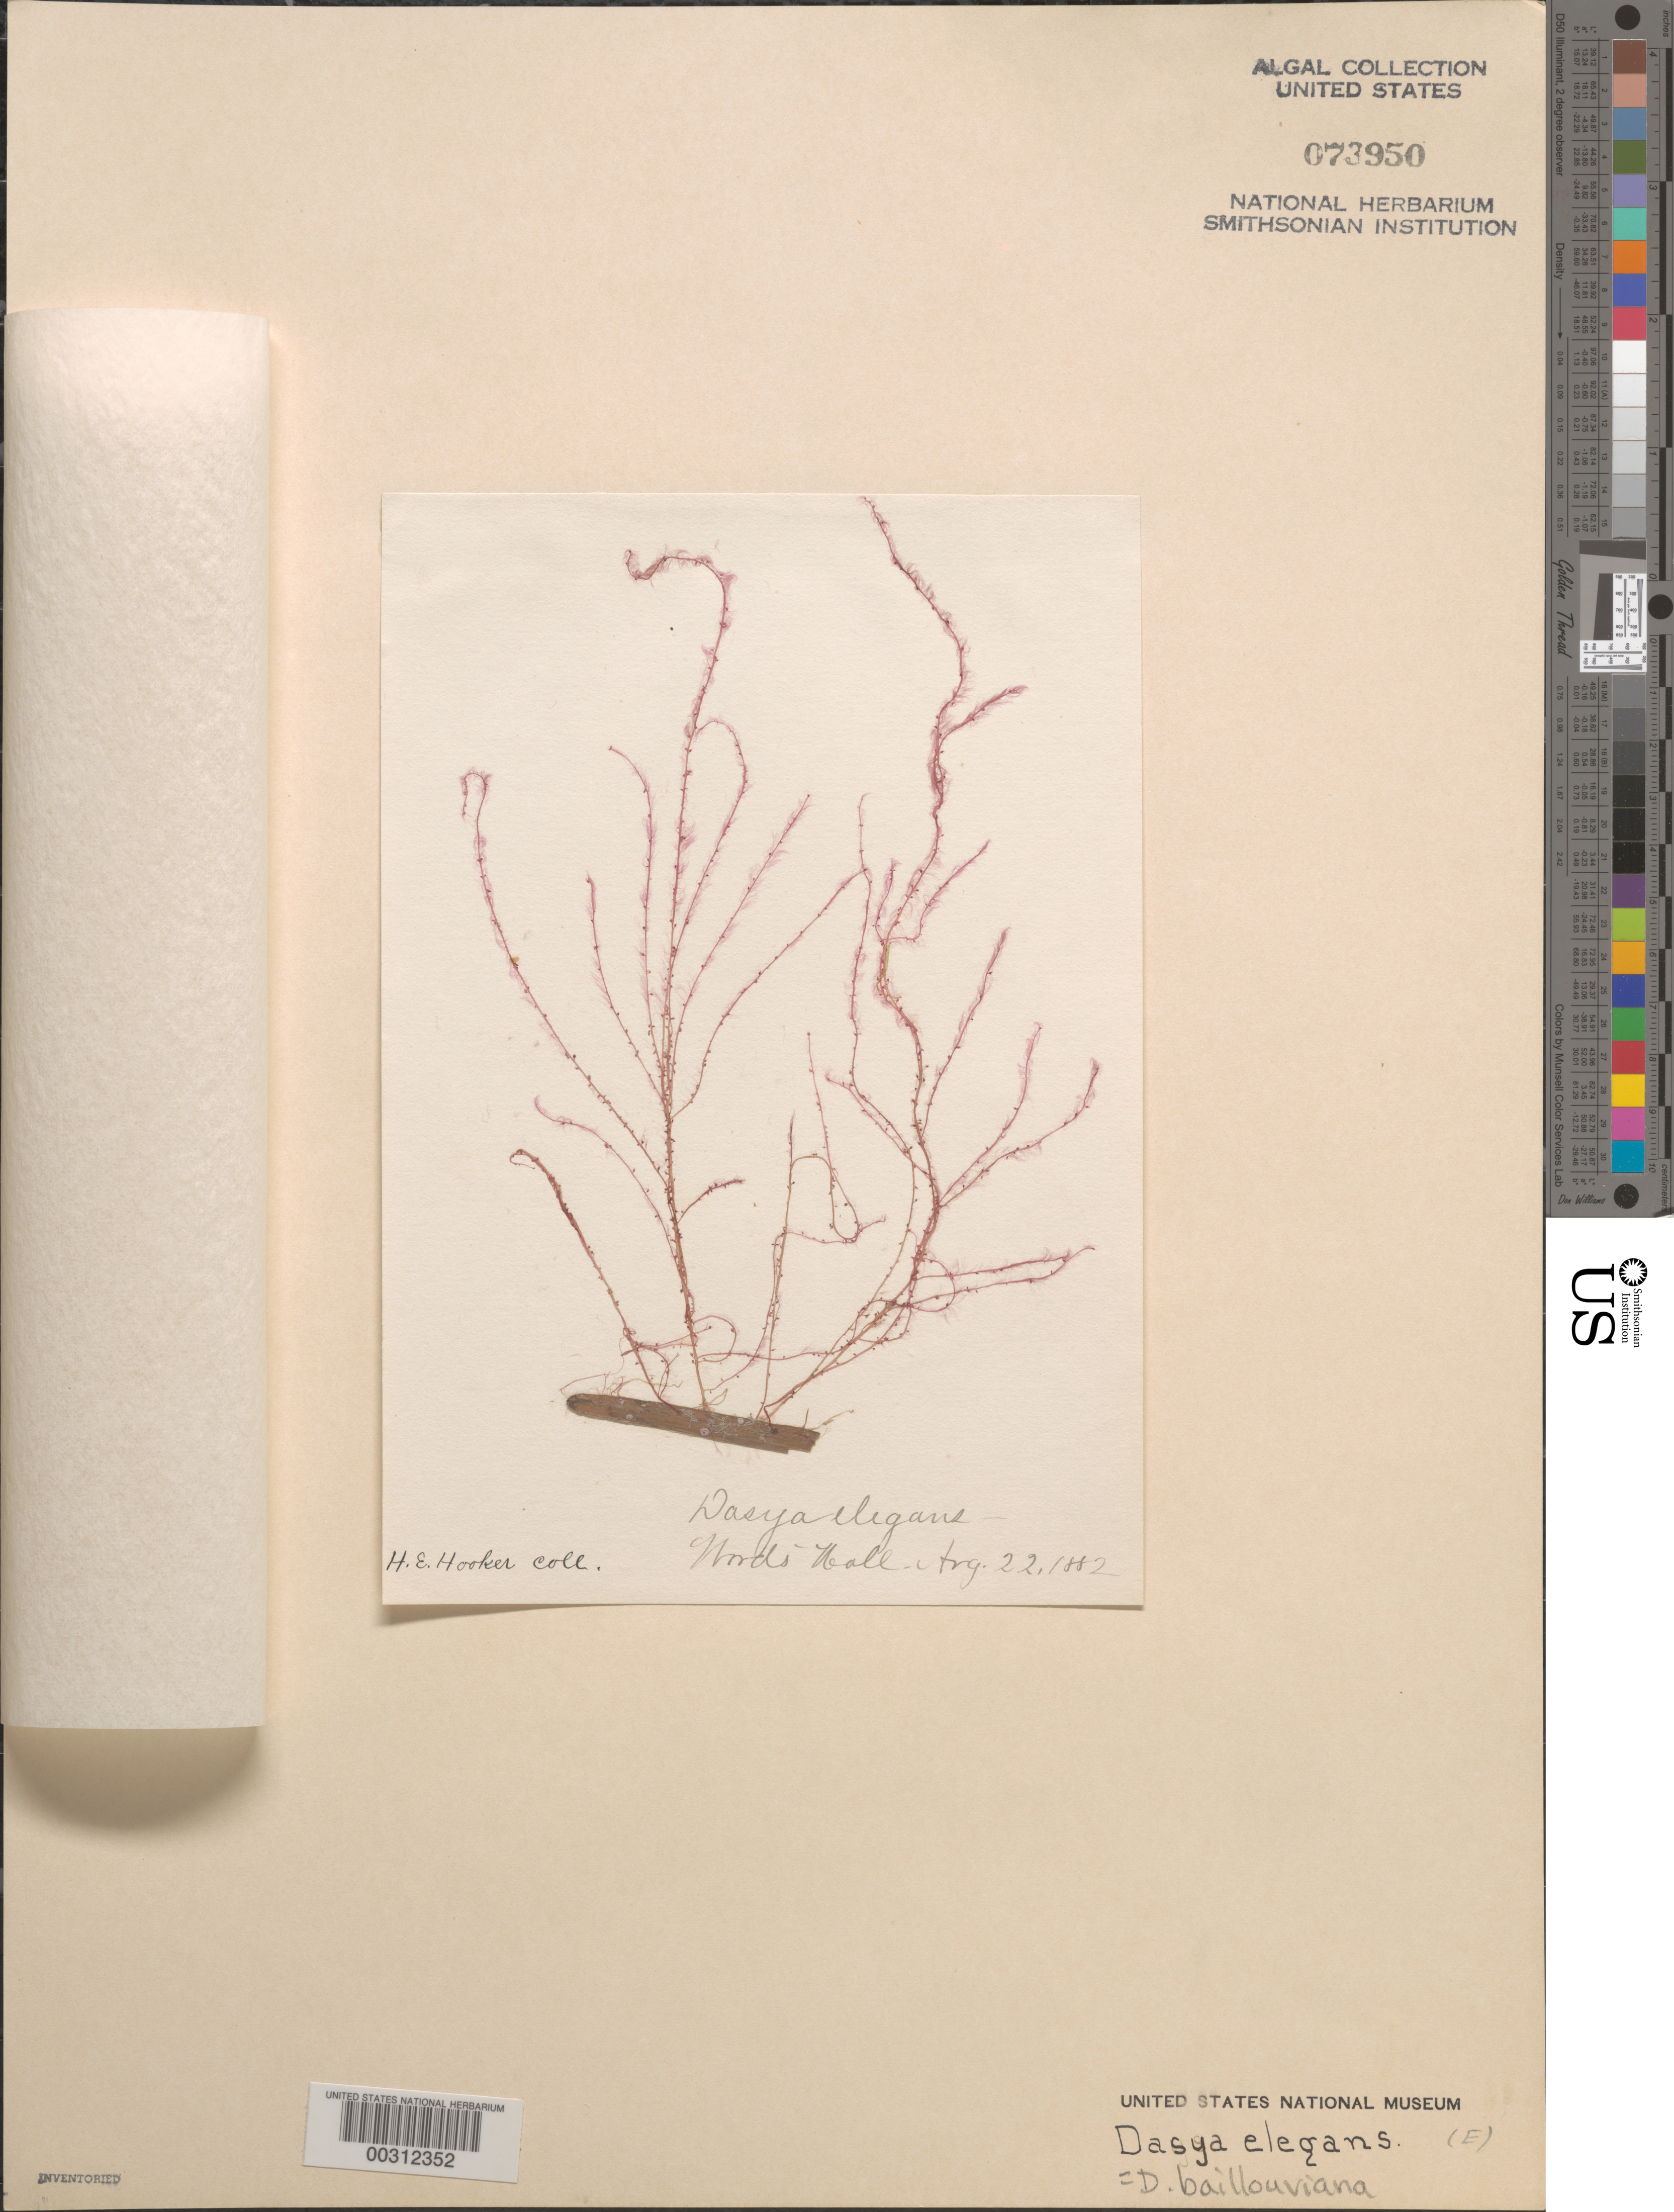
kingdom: Plantae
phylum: Rhodophyta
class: Florideophyceae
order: Ceramiales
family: Dasyaceae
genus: Dasya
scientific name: Dasya pedicellata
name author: (C. Agardh) C. Agardh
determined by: Algae name updating Project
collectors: H. E. Hooker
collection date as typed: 22 Aug 1882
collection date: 1882-08-22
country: United States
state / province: Massachusetts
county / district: Barnstable County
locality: Woods Hole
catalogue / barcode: US 73950